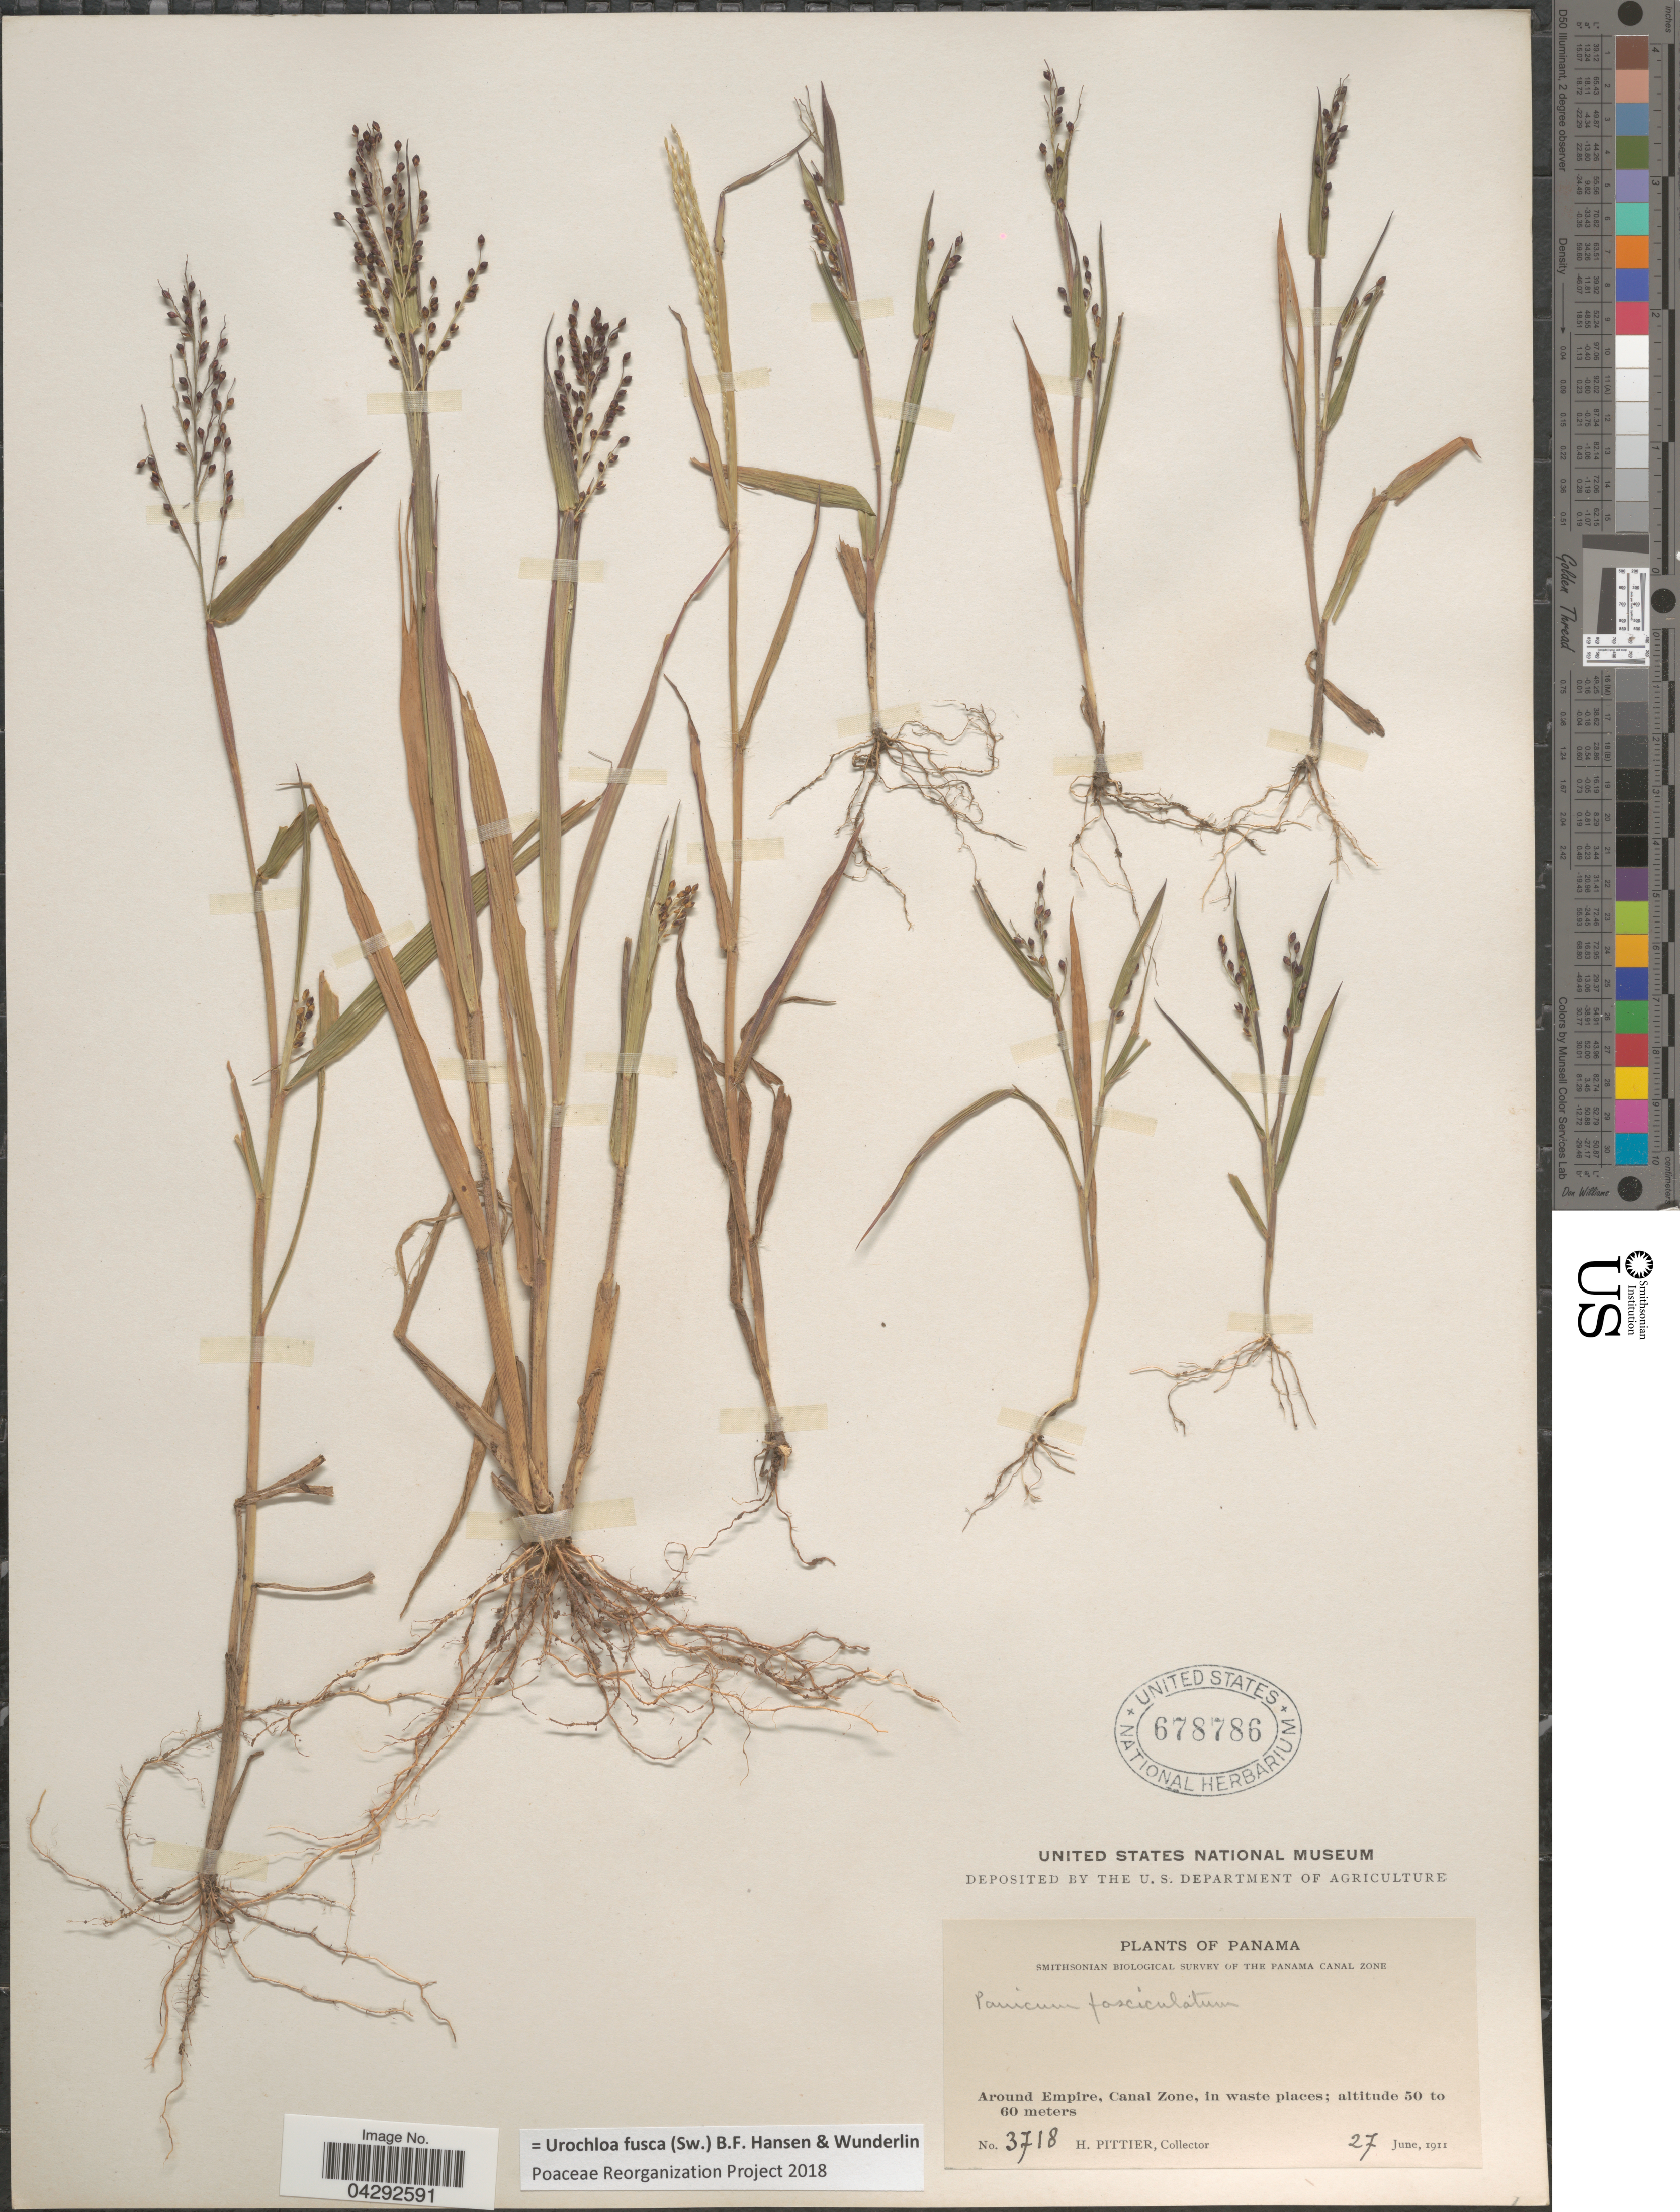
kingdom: Plantae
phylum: Tracheophyta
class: Liliopsida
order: Poales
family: Poaceae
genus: Urochloa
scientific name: Urochloa fusca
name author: (Sw.) B.F. Hansen & Wunderlin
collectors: H. F. Pittier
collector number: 3718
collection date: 1911-06-27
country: Panama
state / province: Colón / Panamá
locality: Smithsonian Biological Survey of the Panama Canal Zone. Around Empire, Canal Zone, in waste places.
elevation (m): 50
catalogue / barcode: US 678786